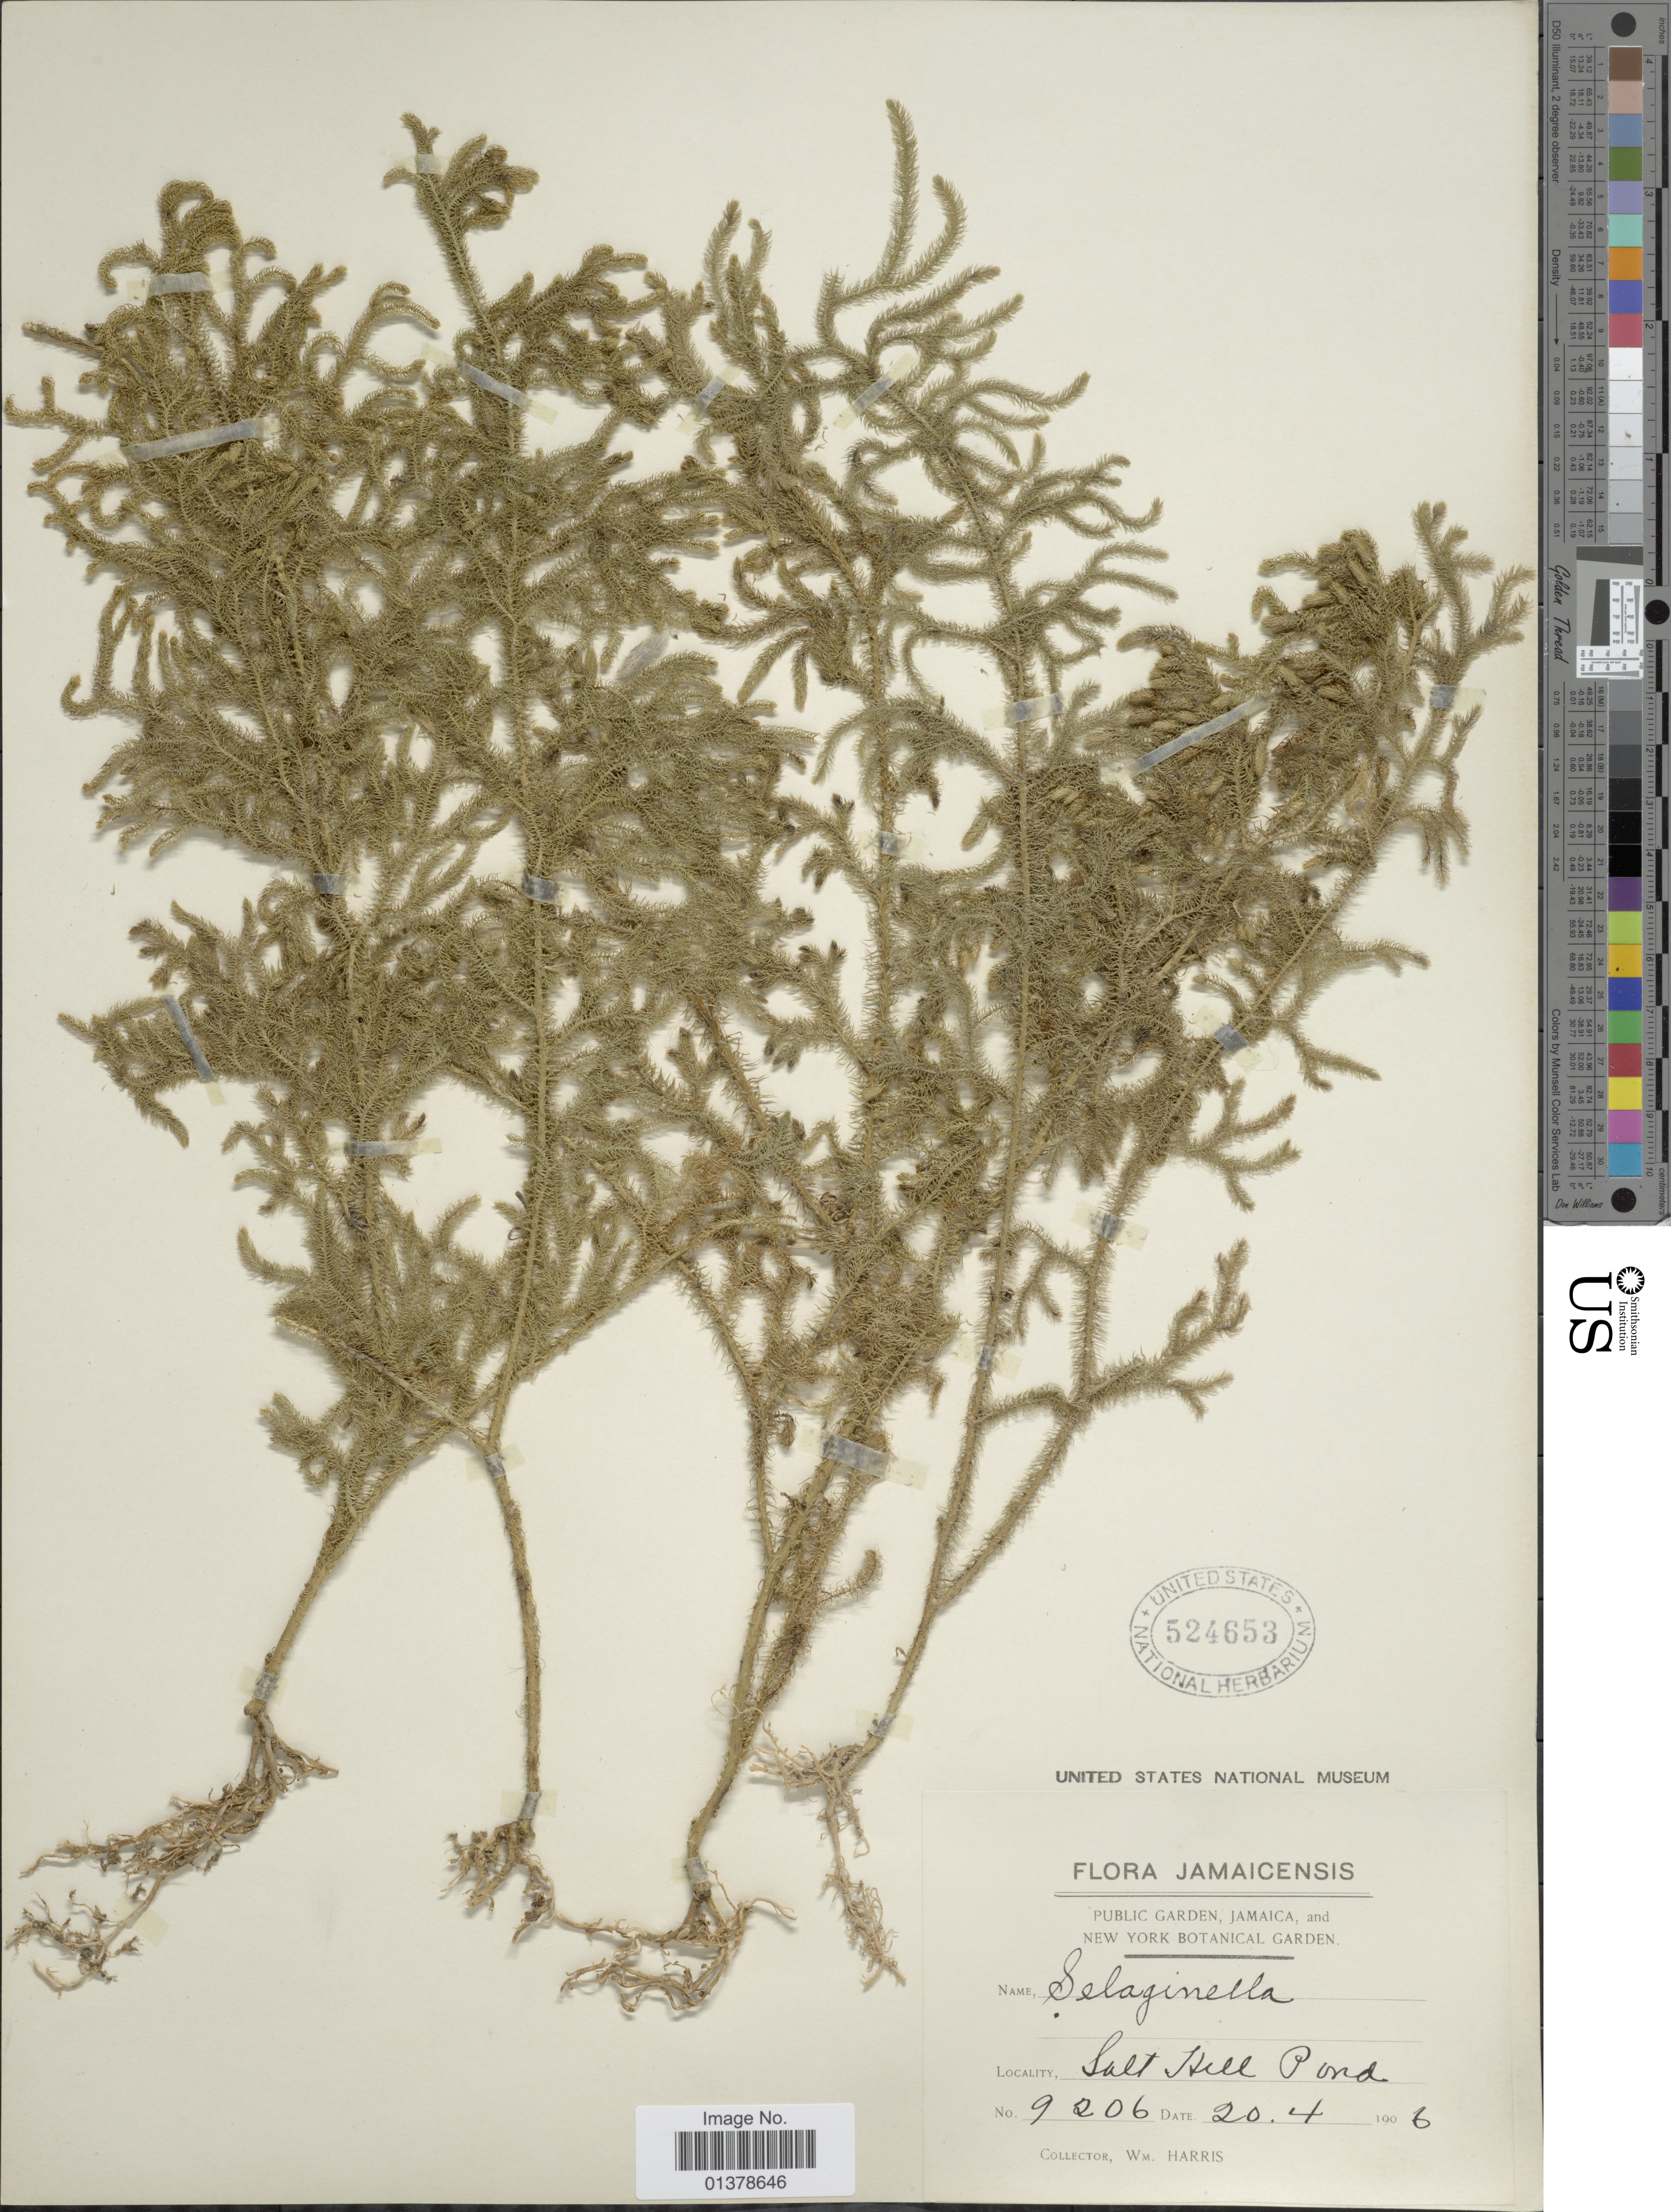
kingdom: Plantae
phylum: Tracheophyta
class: Lycopodiopsida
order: Lycopodiales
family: Lycopodiaceae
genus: Palhinhaea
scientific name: Palhinhaea curvata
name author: (Sw.) Holub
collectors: W. H. Harris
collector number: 9206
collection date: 1906-04-20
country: Jamaica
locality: Salt Hill Pond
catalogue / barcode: US 524653